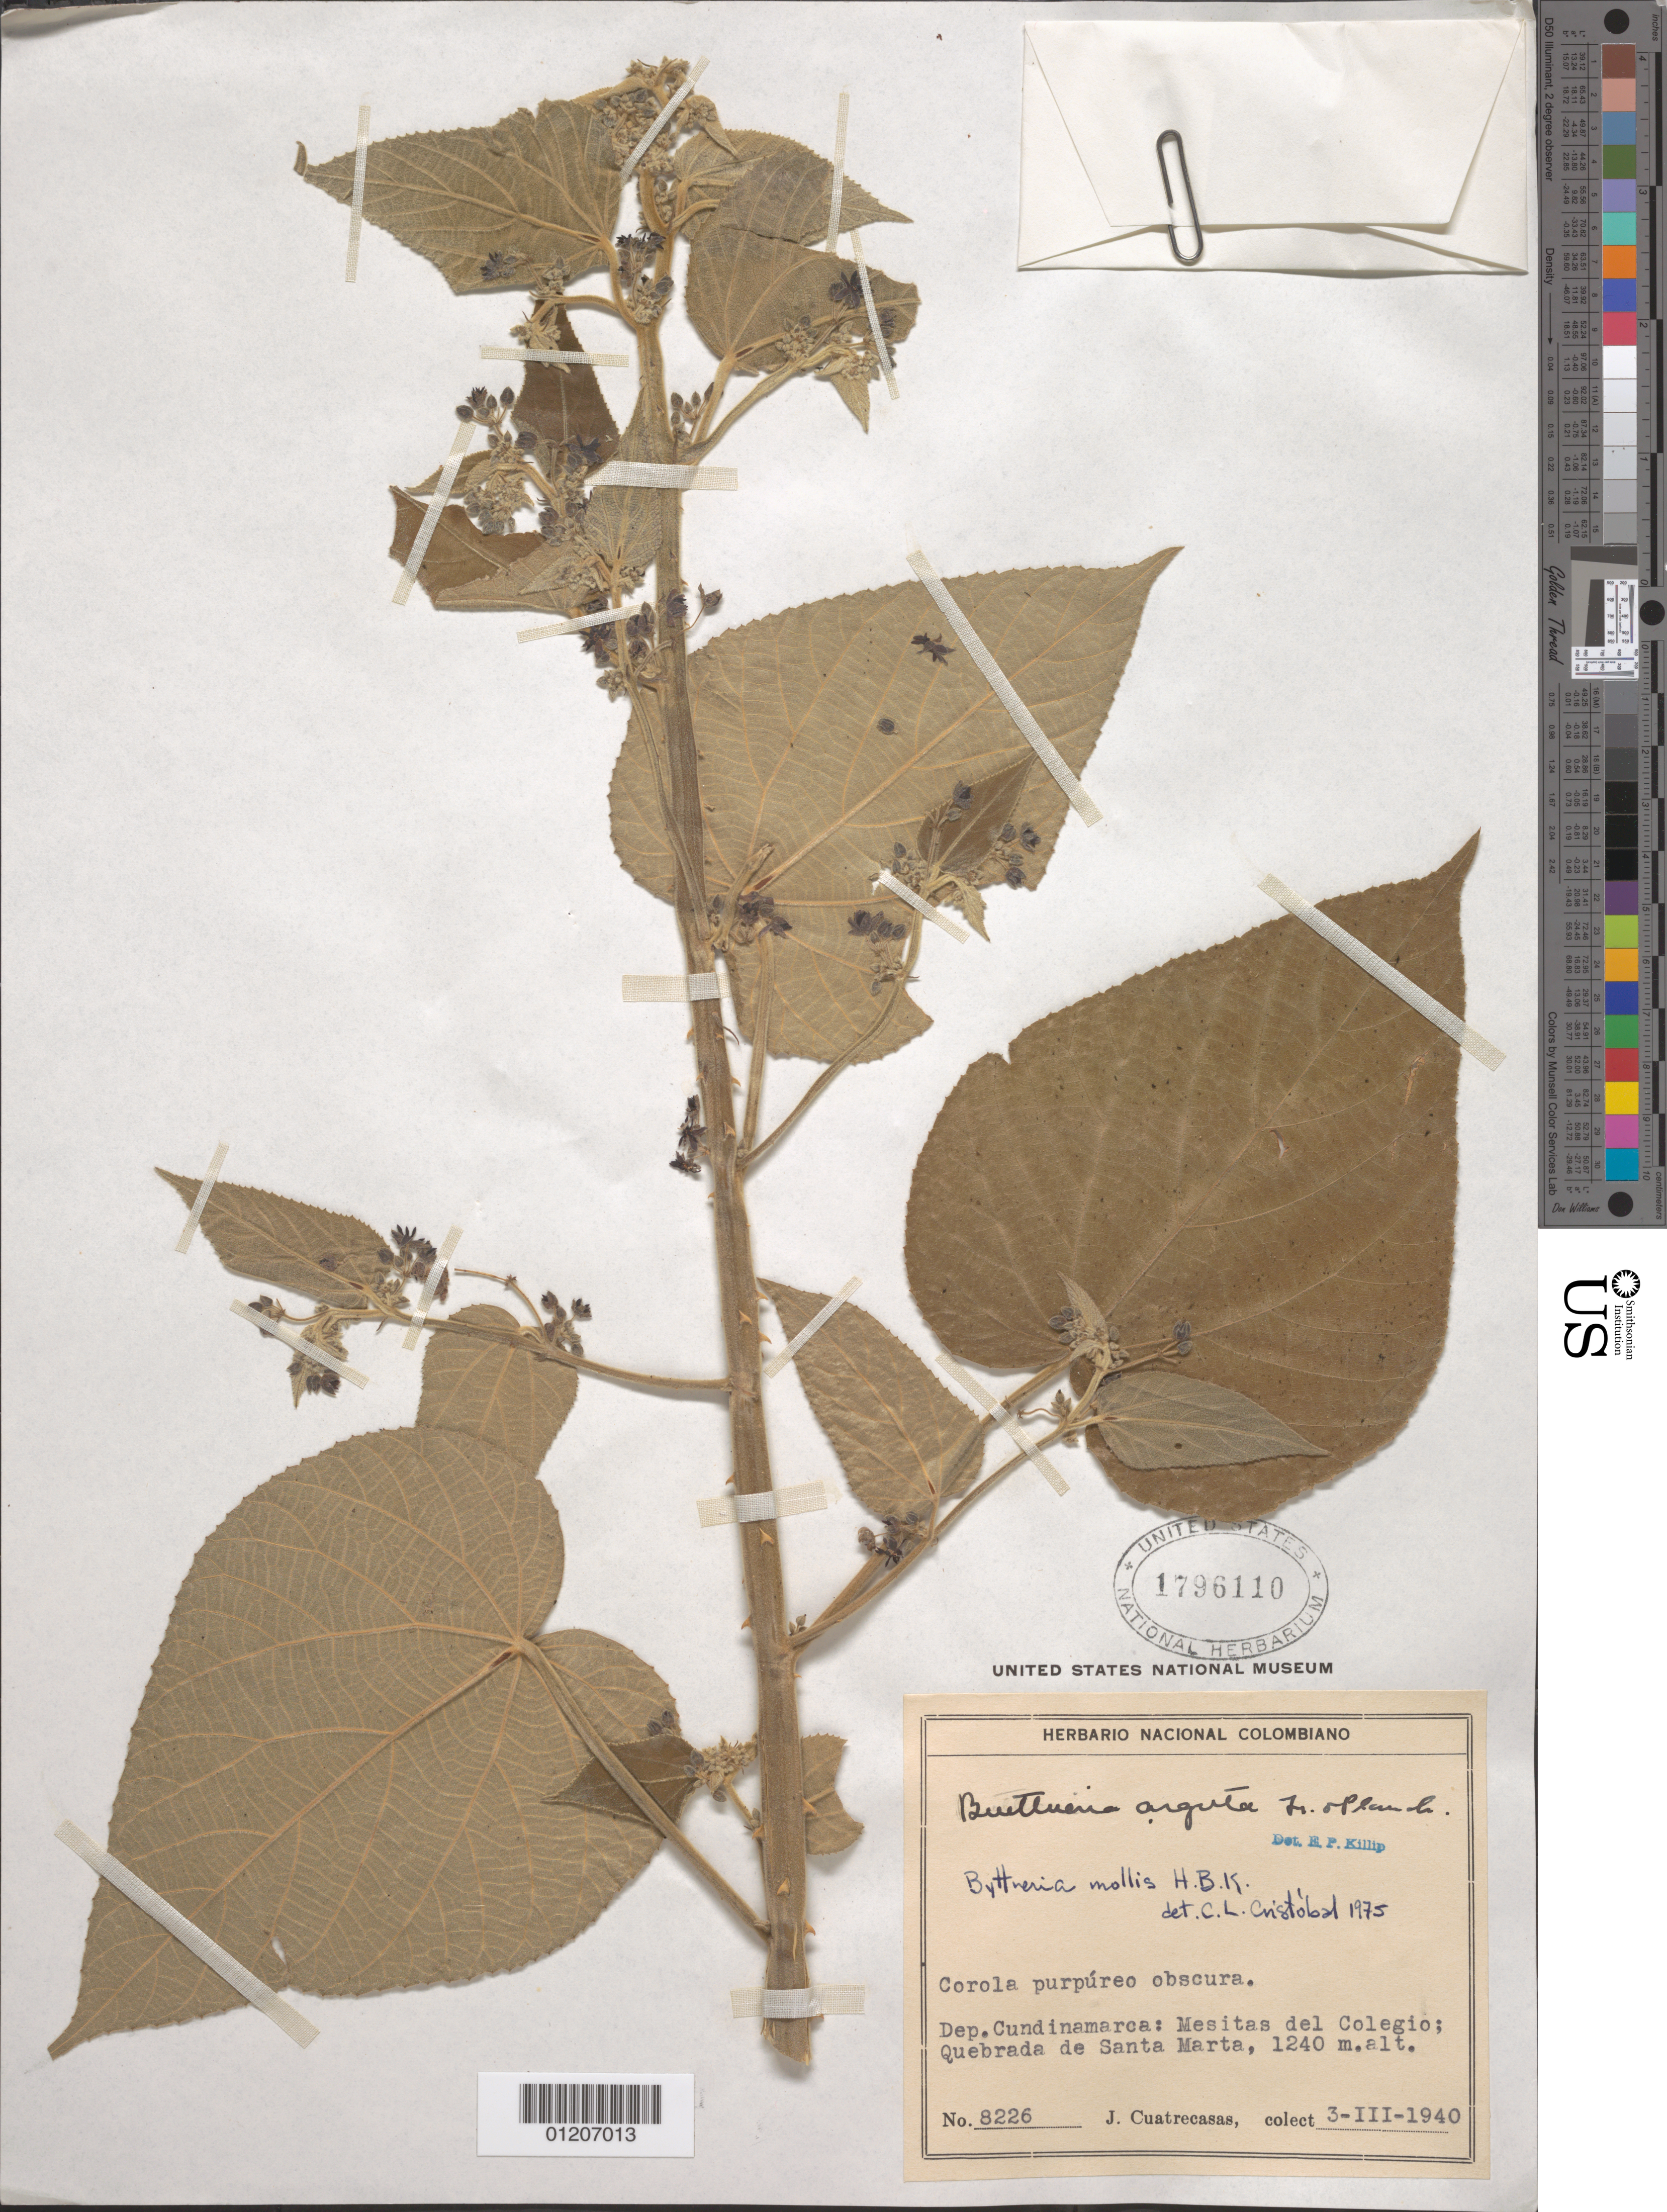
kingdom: Plantae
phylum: Tracheophyta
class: Magnoliopsida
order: Malvales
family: Malvaceae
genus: Byttneria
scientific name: Byttneria mollis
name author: Kunth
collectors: J. Cuatrecasas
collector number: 8226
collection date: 1940-03-03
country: Colombia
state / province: Cundinamarca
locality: Dep. Cundinamarca: Mesitas del Colegio; Quebrada de Santa Marta.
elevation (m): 1240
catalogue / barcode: US 1796110